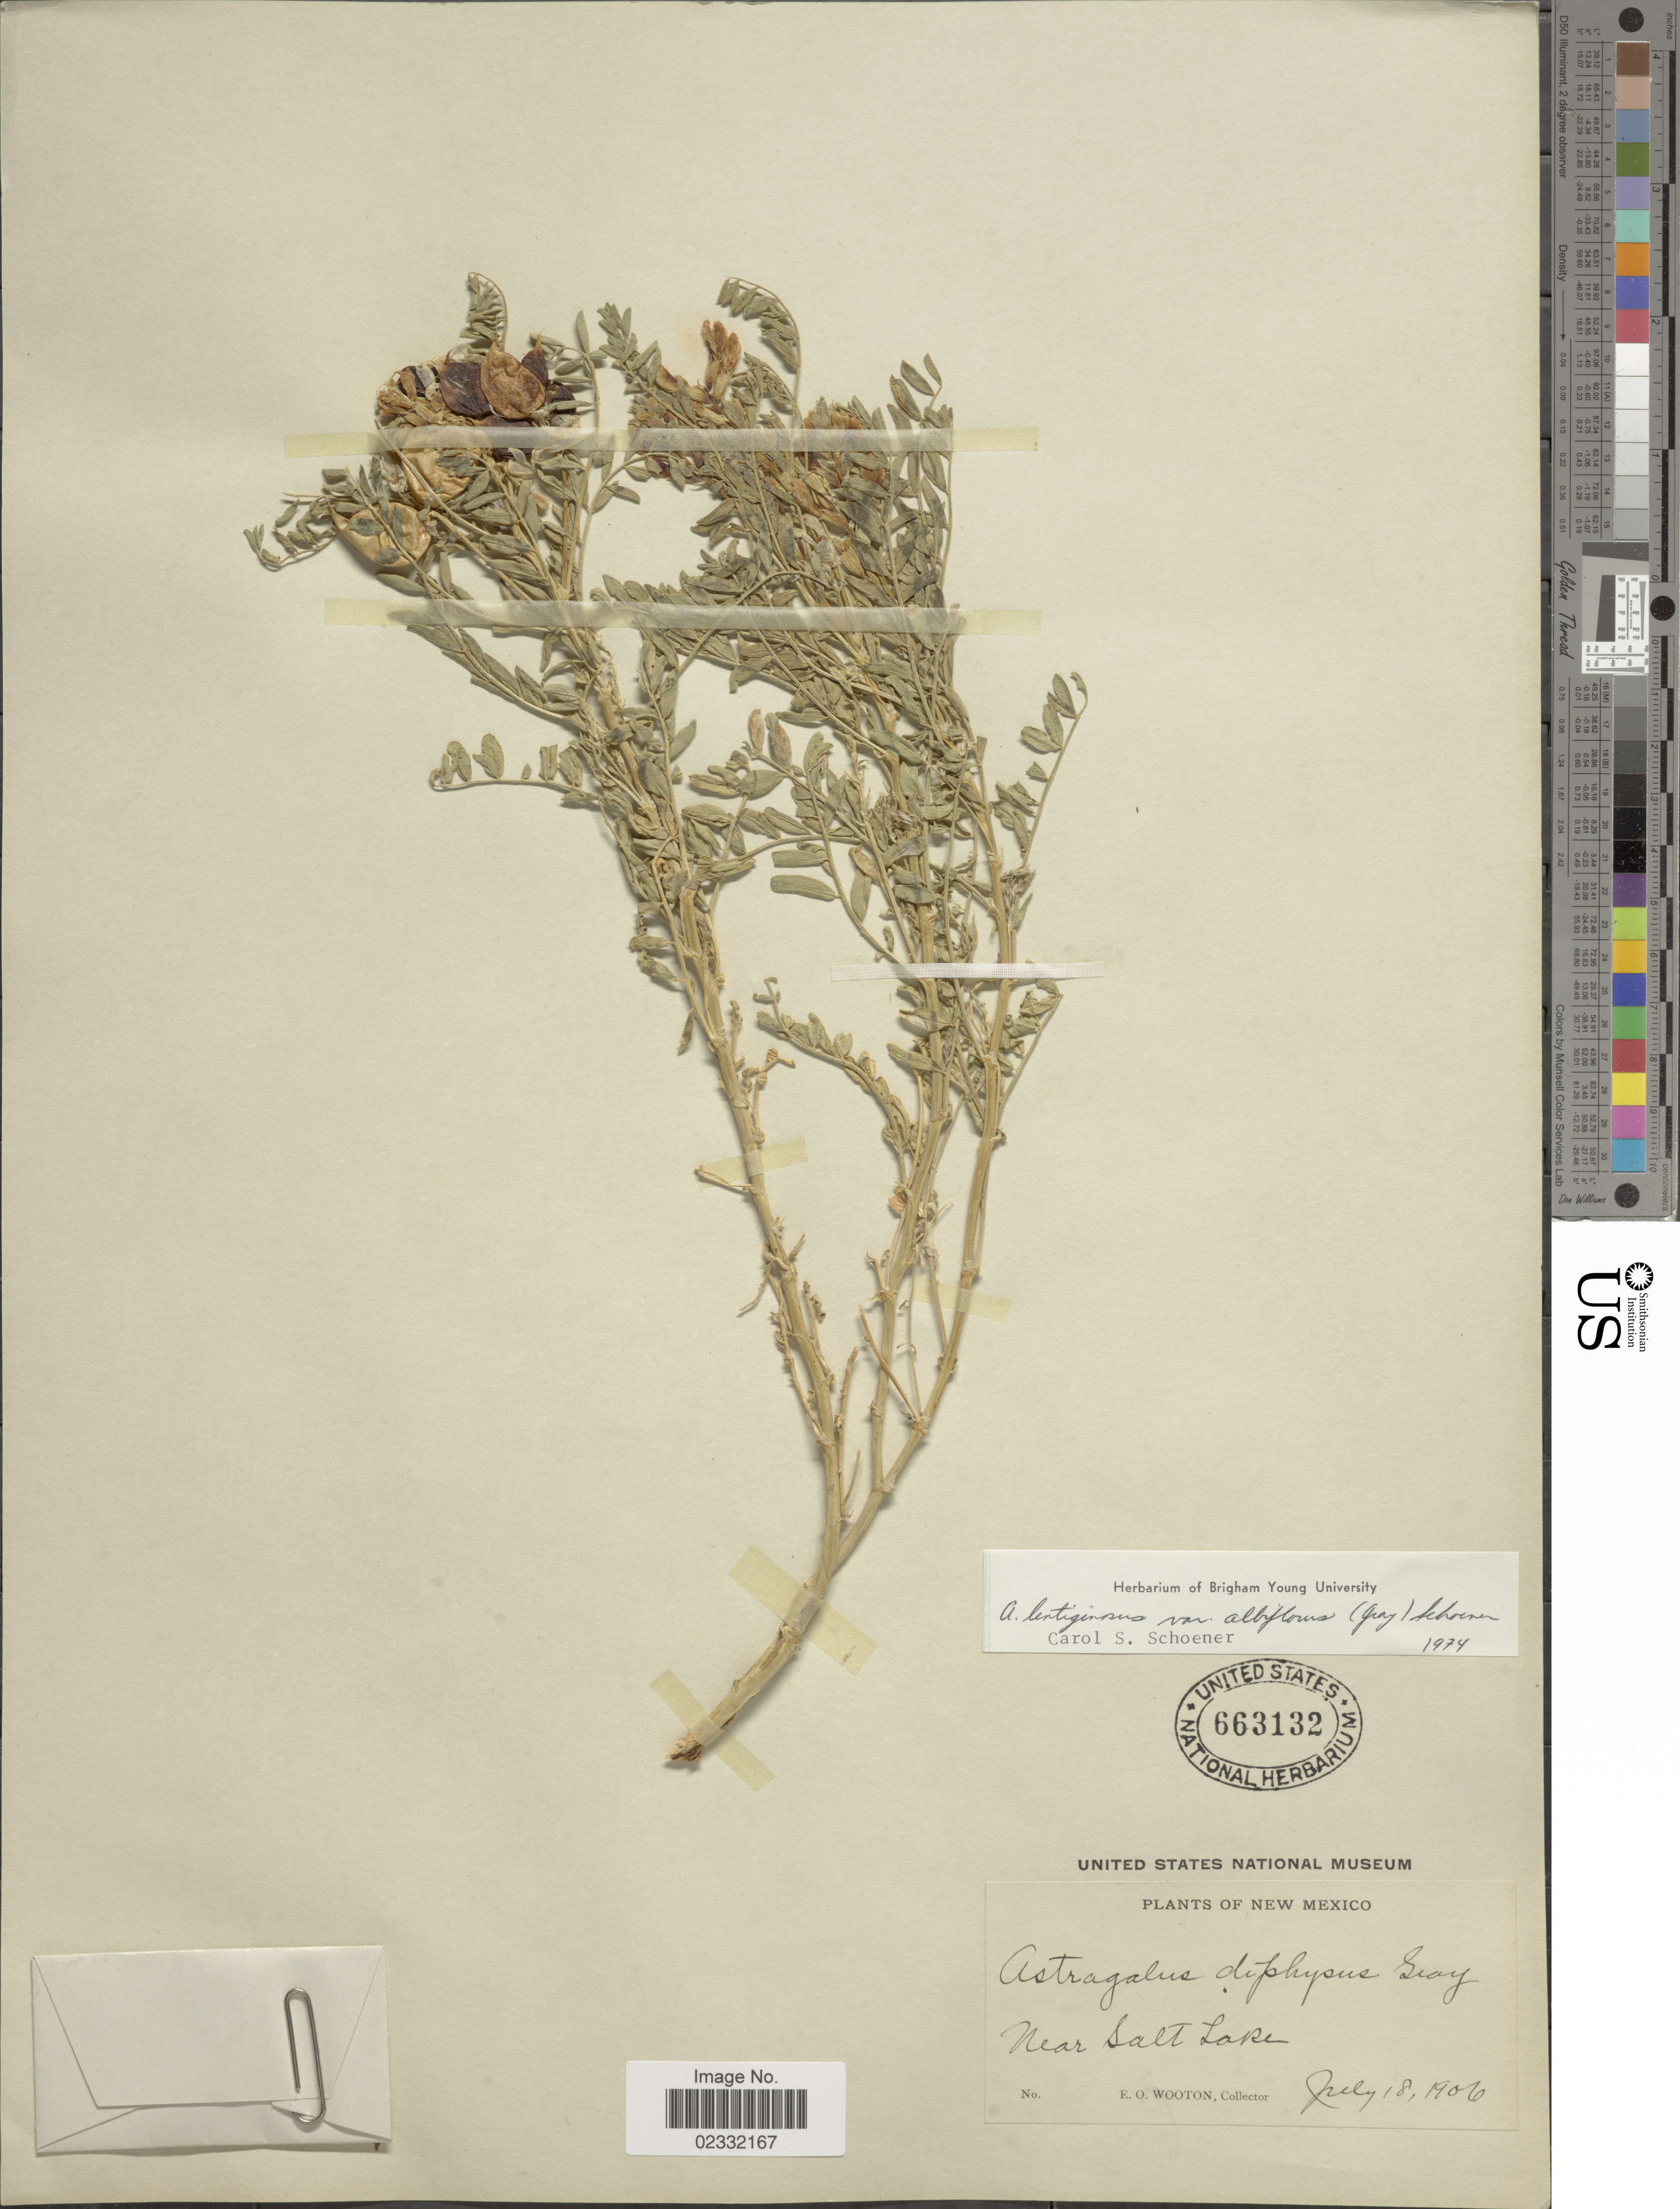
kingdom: Plantae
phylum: Tracheophyta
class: Magnoliopsida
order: Fabales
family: Fabaceae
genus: Astragalus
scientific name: Astragalus lentiginosus var. albiflorus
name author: (A. Gray) Schoener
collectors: E. O. Wooton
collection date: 1906-07-18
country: United States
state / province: New Mexico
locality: Near Salt Lake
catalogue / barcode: US 663132